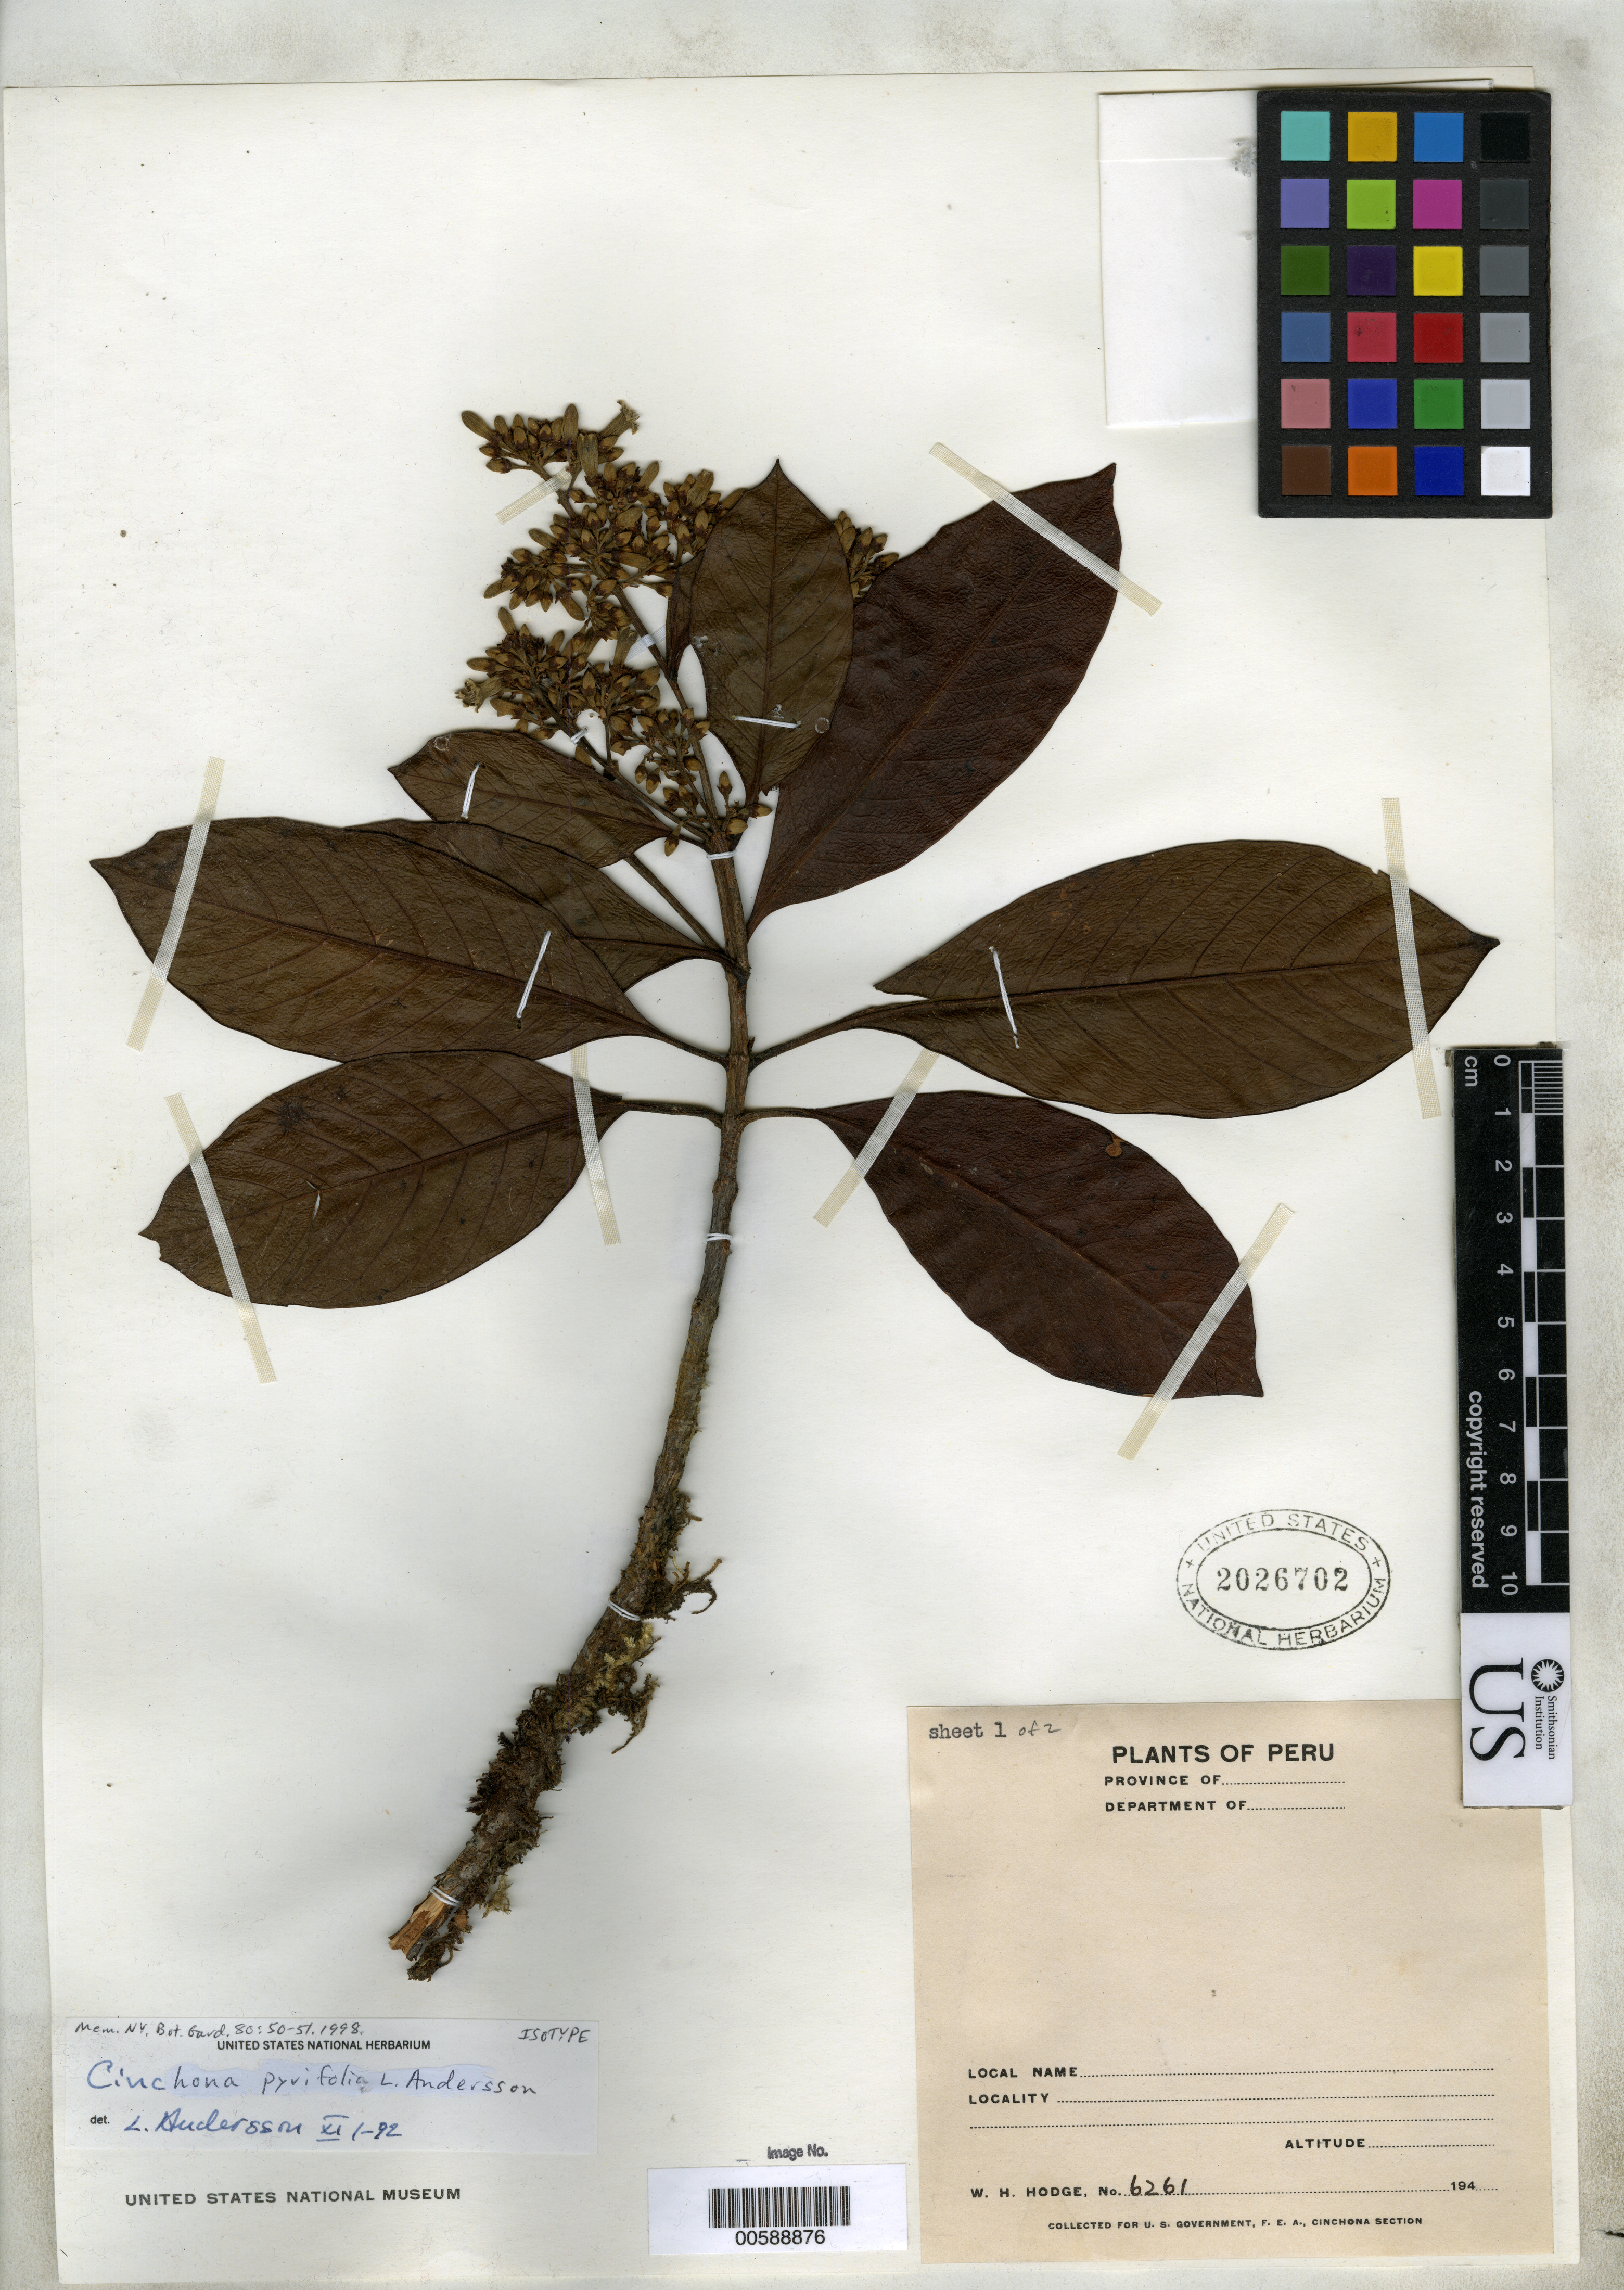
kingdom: Plantae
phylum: Tracheophyta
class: Magnoliopsida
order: Gentianales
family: Rubiaceae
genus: Cinchona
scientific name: Cinchona pyrifolia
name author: L. Andersson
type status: Isotype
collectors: W. Hodge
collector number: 6261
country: Peru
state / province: San Martín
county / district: Mariscal Cáceres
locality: Rio Huallaga, margen Derecha del; Balsa Probana; dtto. Tocache Nuevo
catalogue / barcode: US 2026702